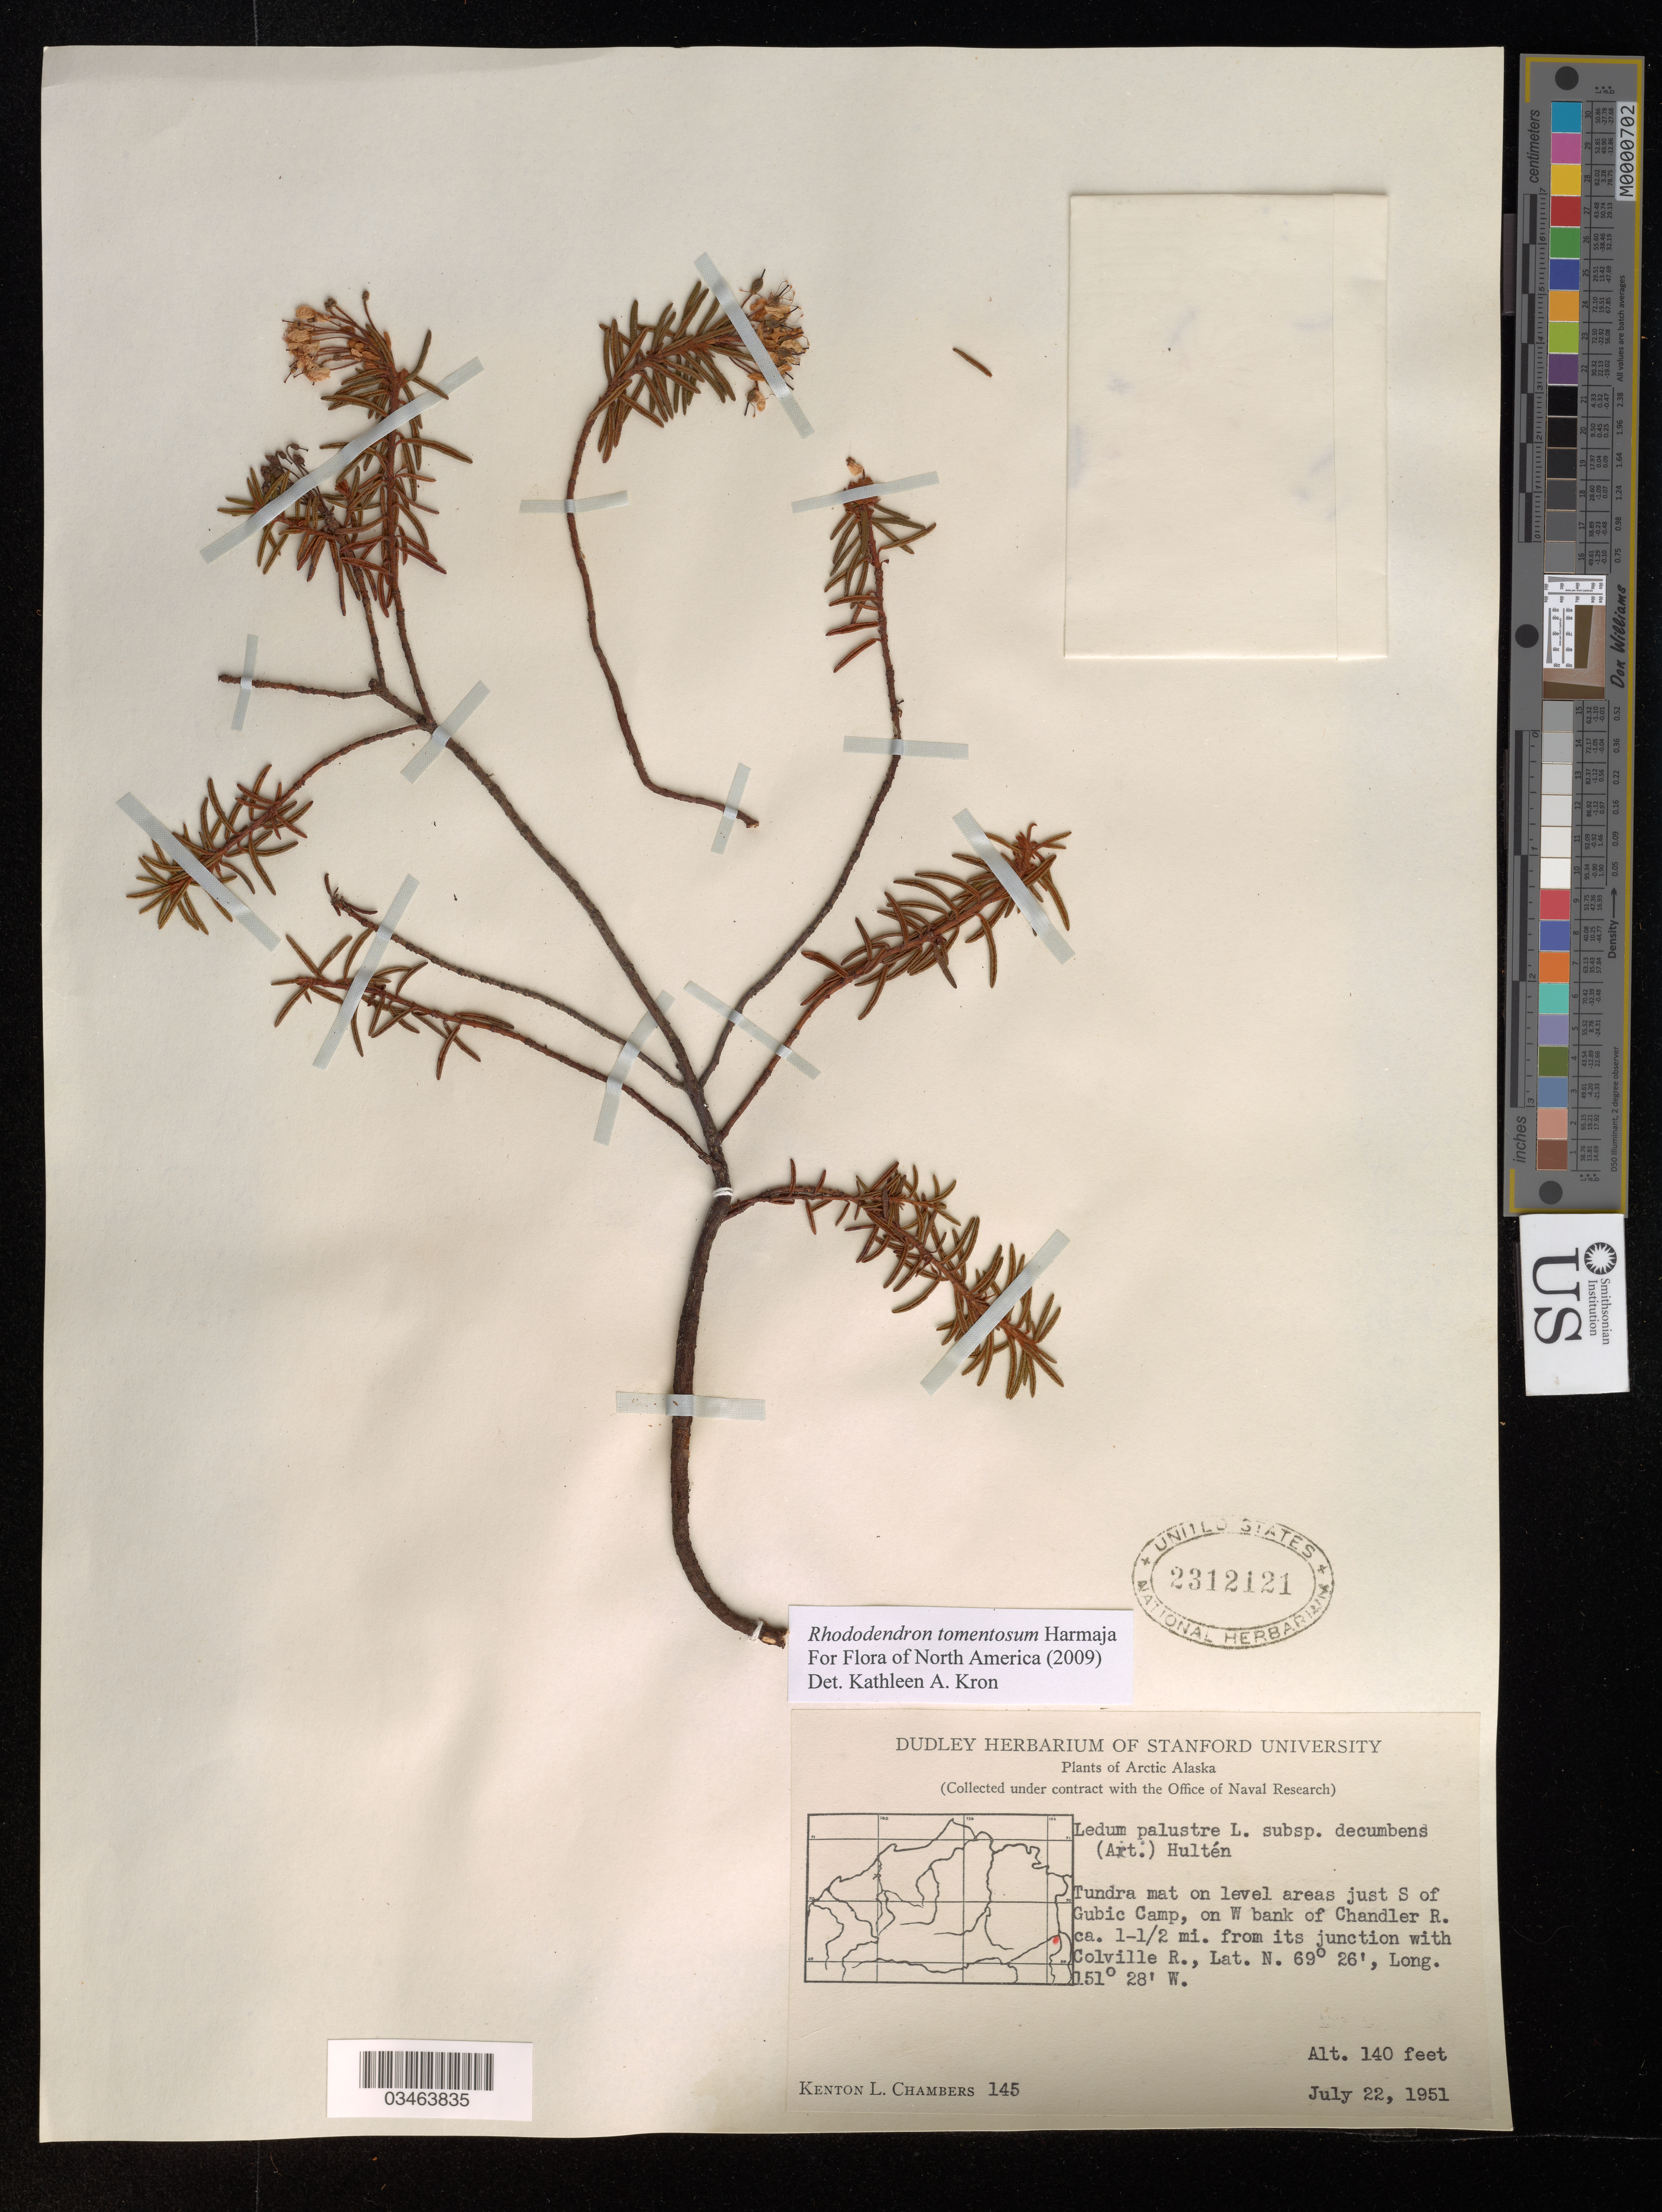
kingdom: Plantae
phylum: Tracheophyta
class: Magnoliopsida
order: Ericales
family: Ericaceae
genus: Rhododendron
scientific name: Rhododendron tomentosum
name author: Harmaja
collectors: K. Chambers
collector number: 145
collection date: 1951-07-22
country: United States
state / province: Alaska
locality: Arctic Alaska. Tundra mat on level areas just S of Gubic Camp, on W bank of Chandler R. ca. 1-1/2 mi. from its junction with Colville R.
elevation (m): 43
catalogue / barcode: US 2312121